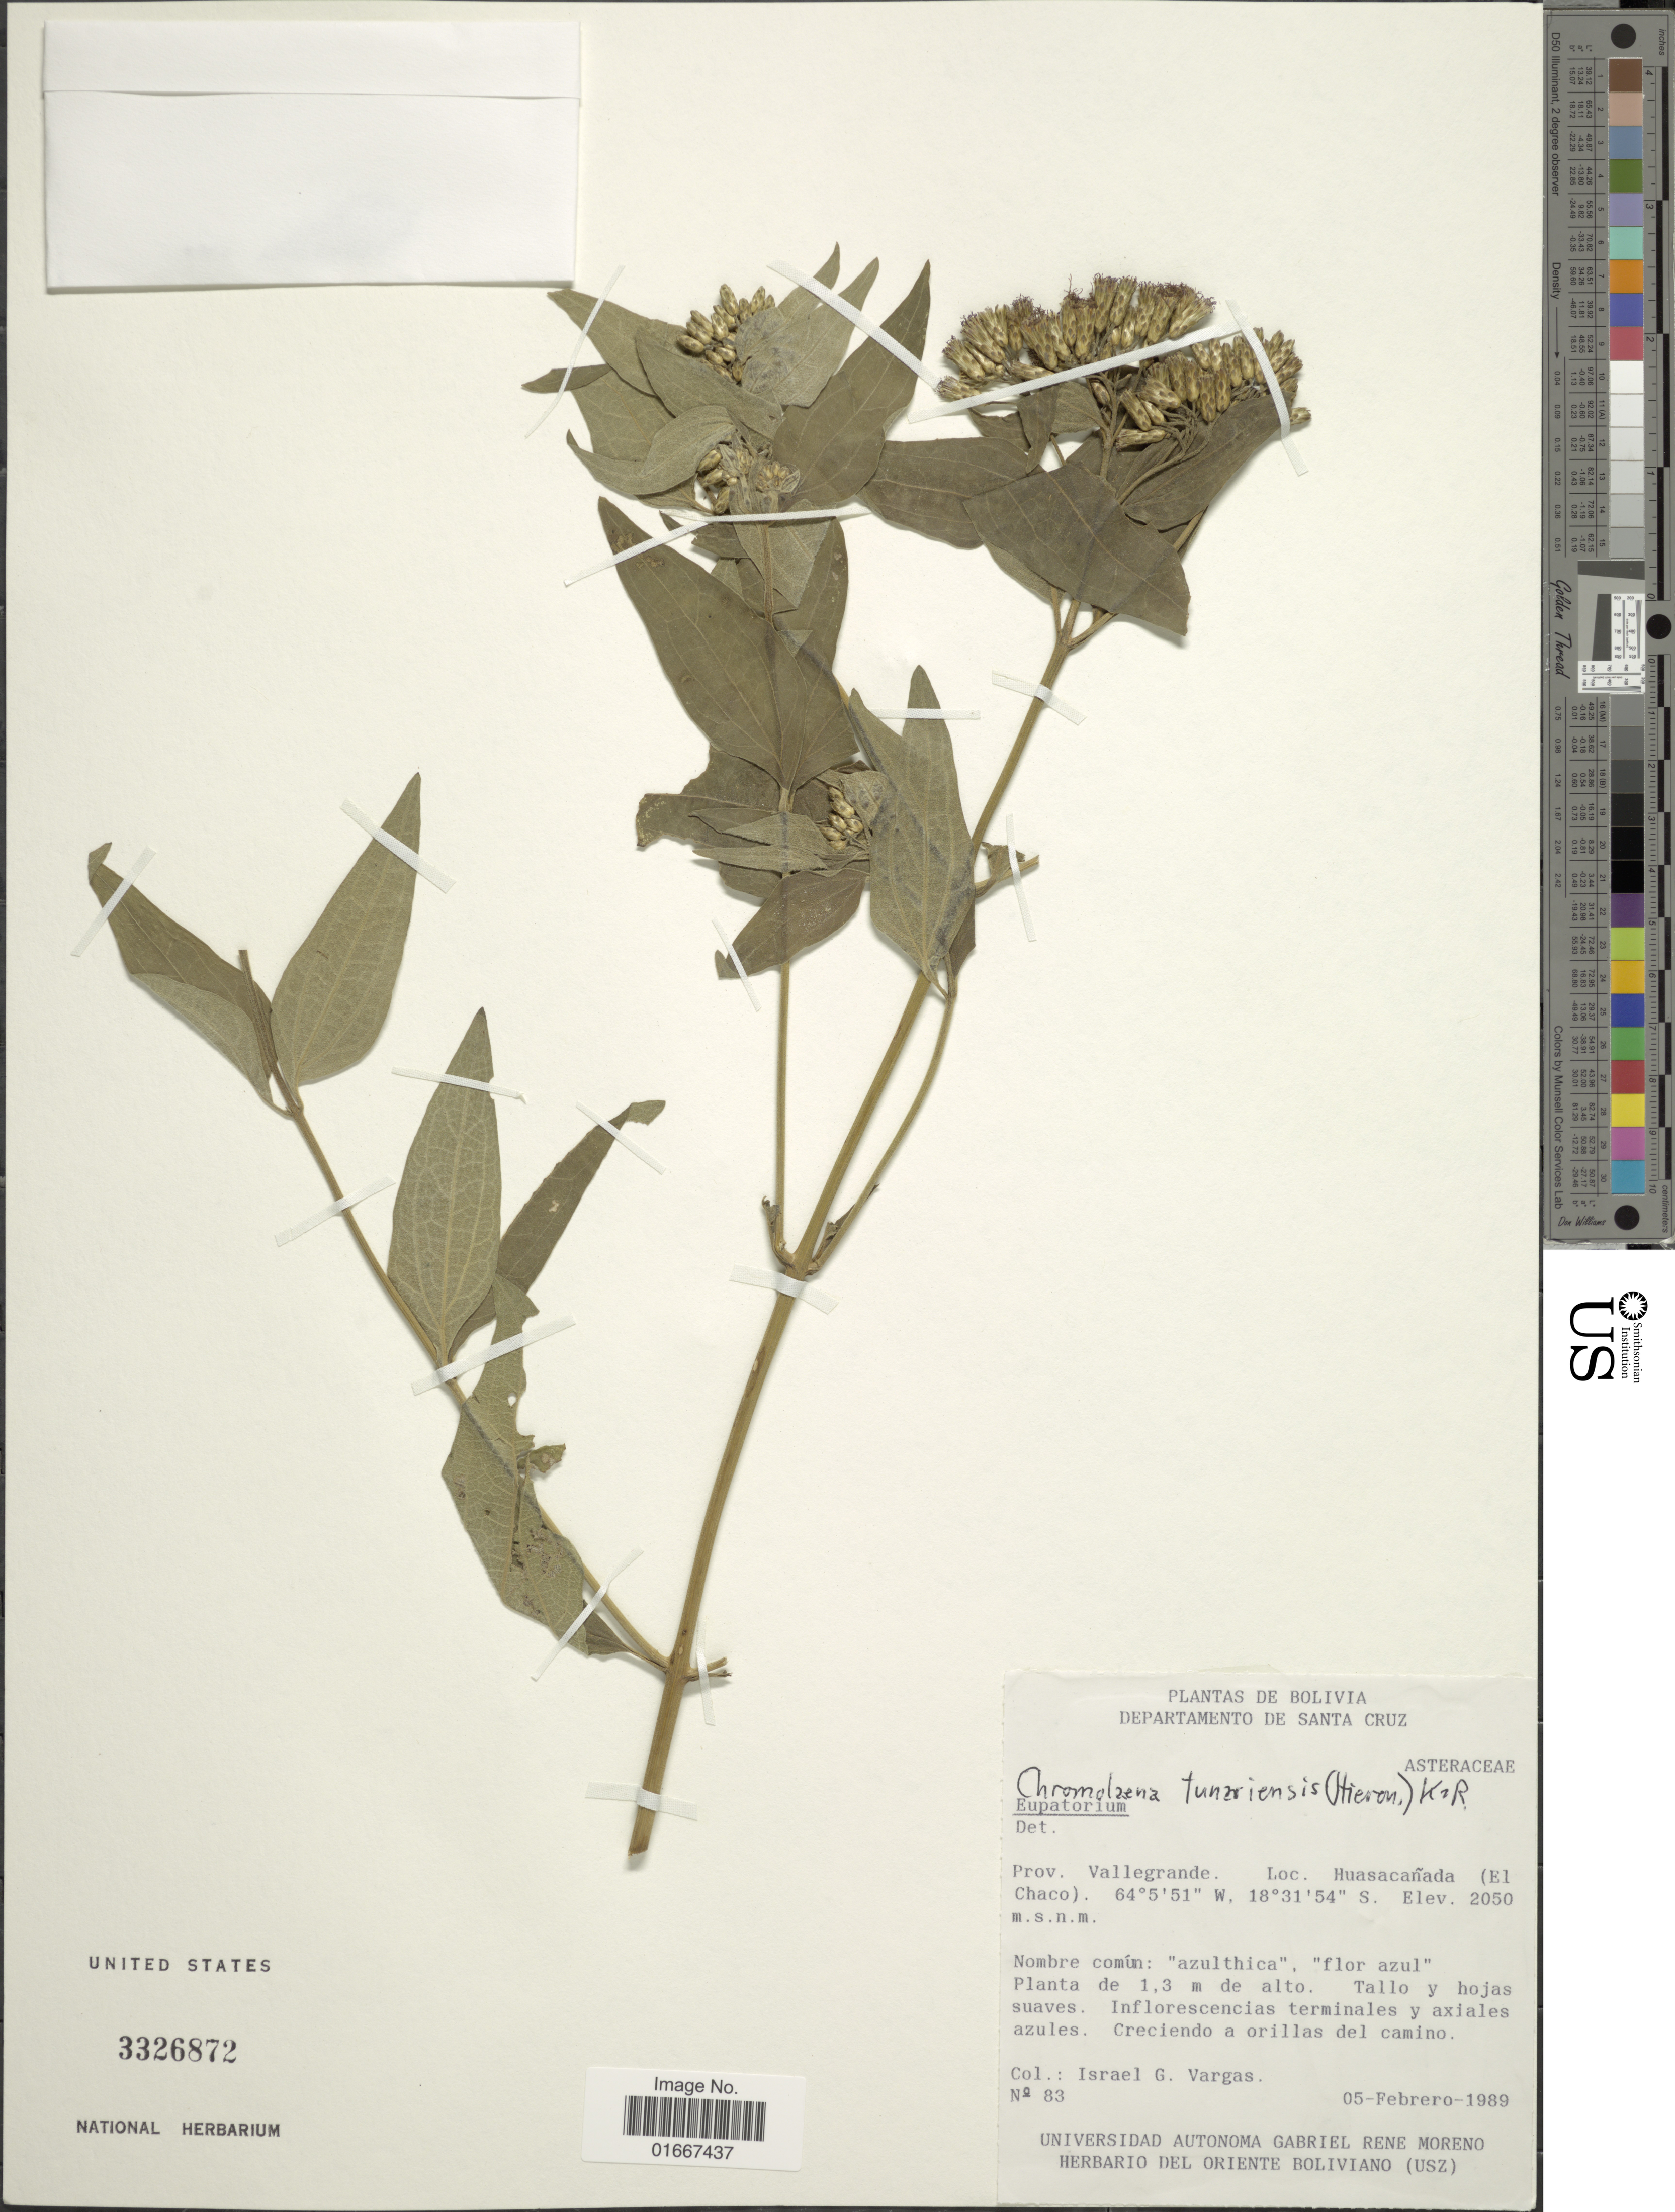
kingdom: Plantae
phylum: Tracheophyta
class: Magnoliopsida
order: Asterales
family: Asteraceae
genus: Chromolaena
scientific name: Chromolaena tunariensis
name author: (Hieron.) R.M. King & H. Rob.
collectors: I. G. Vargas C.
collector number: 83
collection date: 1989-02-05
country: Bolivia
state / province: Santa Cruz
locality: Prov. Vallegrande. Loc. Huasacanada (El Chaco)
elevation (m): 2050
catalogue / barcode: US 3326872